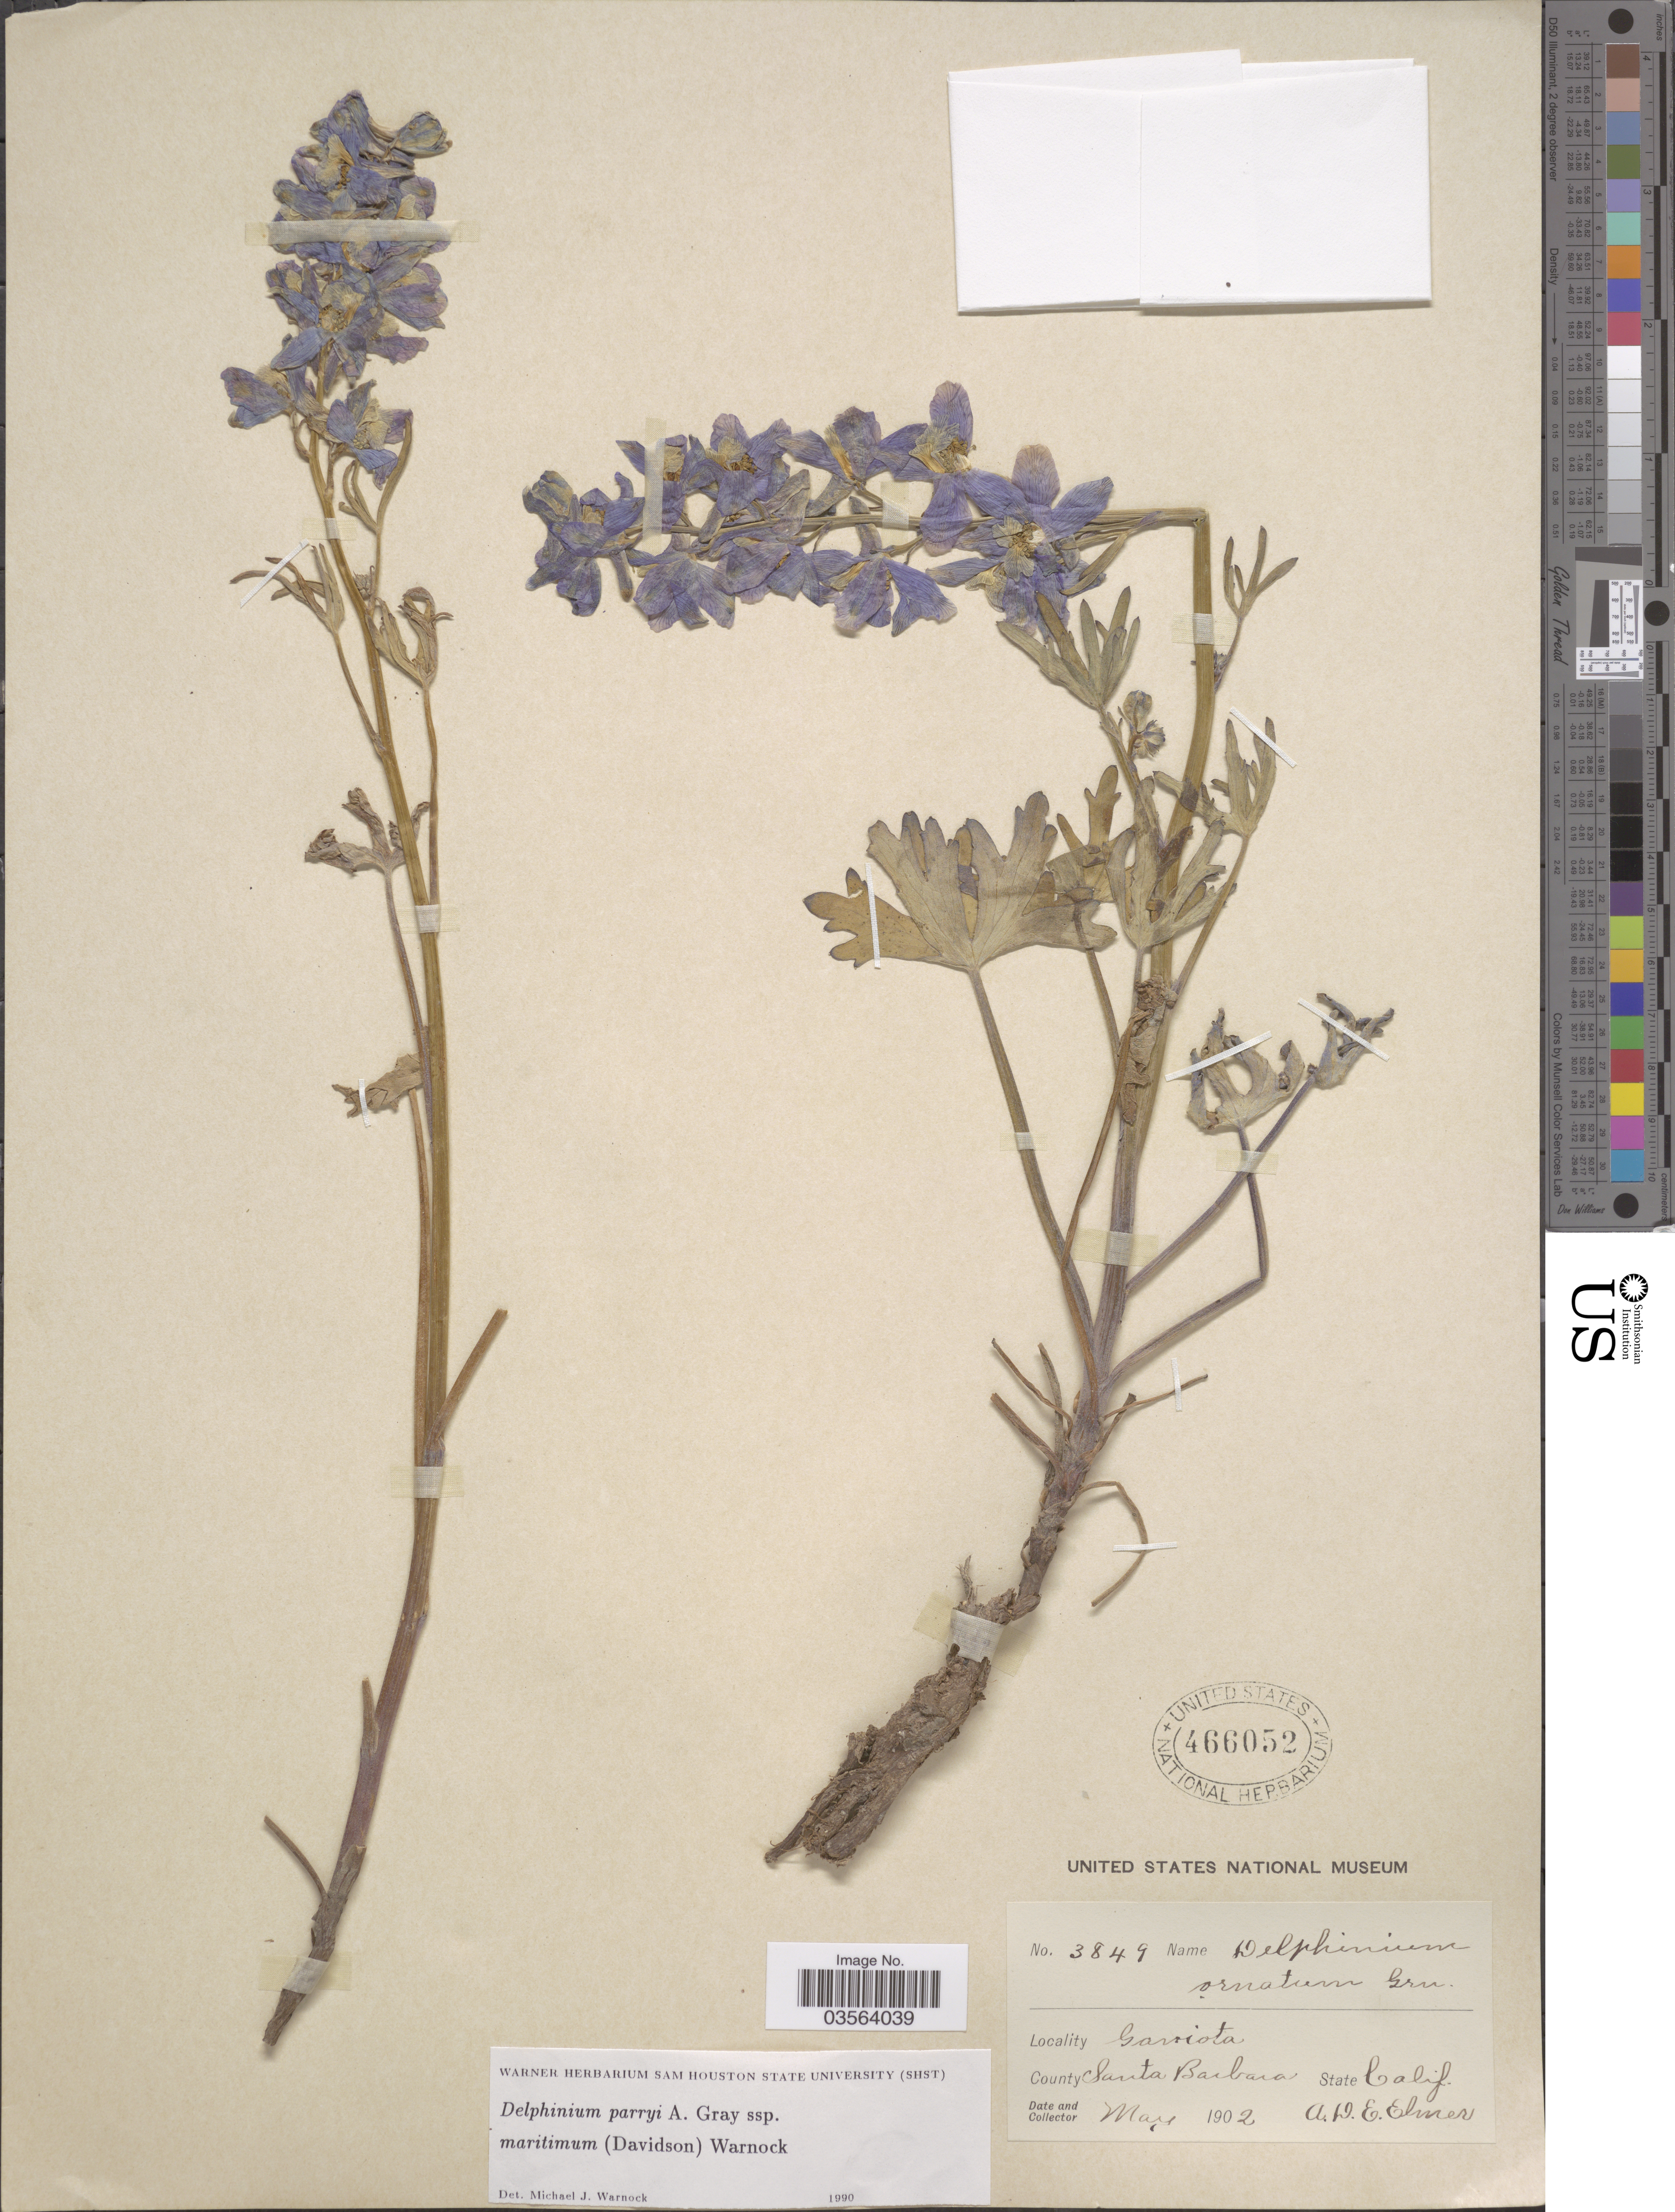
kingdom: Plantae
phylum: Tracheophyta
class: Magnoliopsida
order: Ranunculales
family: Ranunculaceae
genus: Delphinium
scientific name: Delphinium parryi subsp. maritimum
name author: (Davidson) M.J. Warnock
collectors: A. D. E. Elmer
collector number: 3849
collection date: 1902-05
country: United States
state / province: California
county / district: Santa Barbara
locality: Gaviota. County Santa Barbara.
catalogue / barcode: US 466052